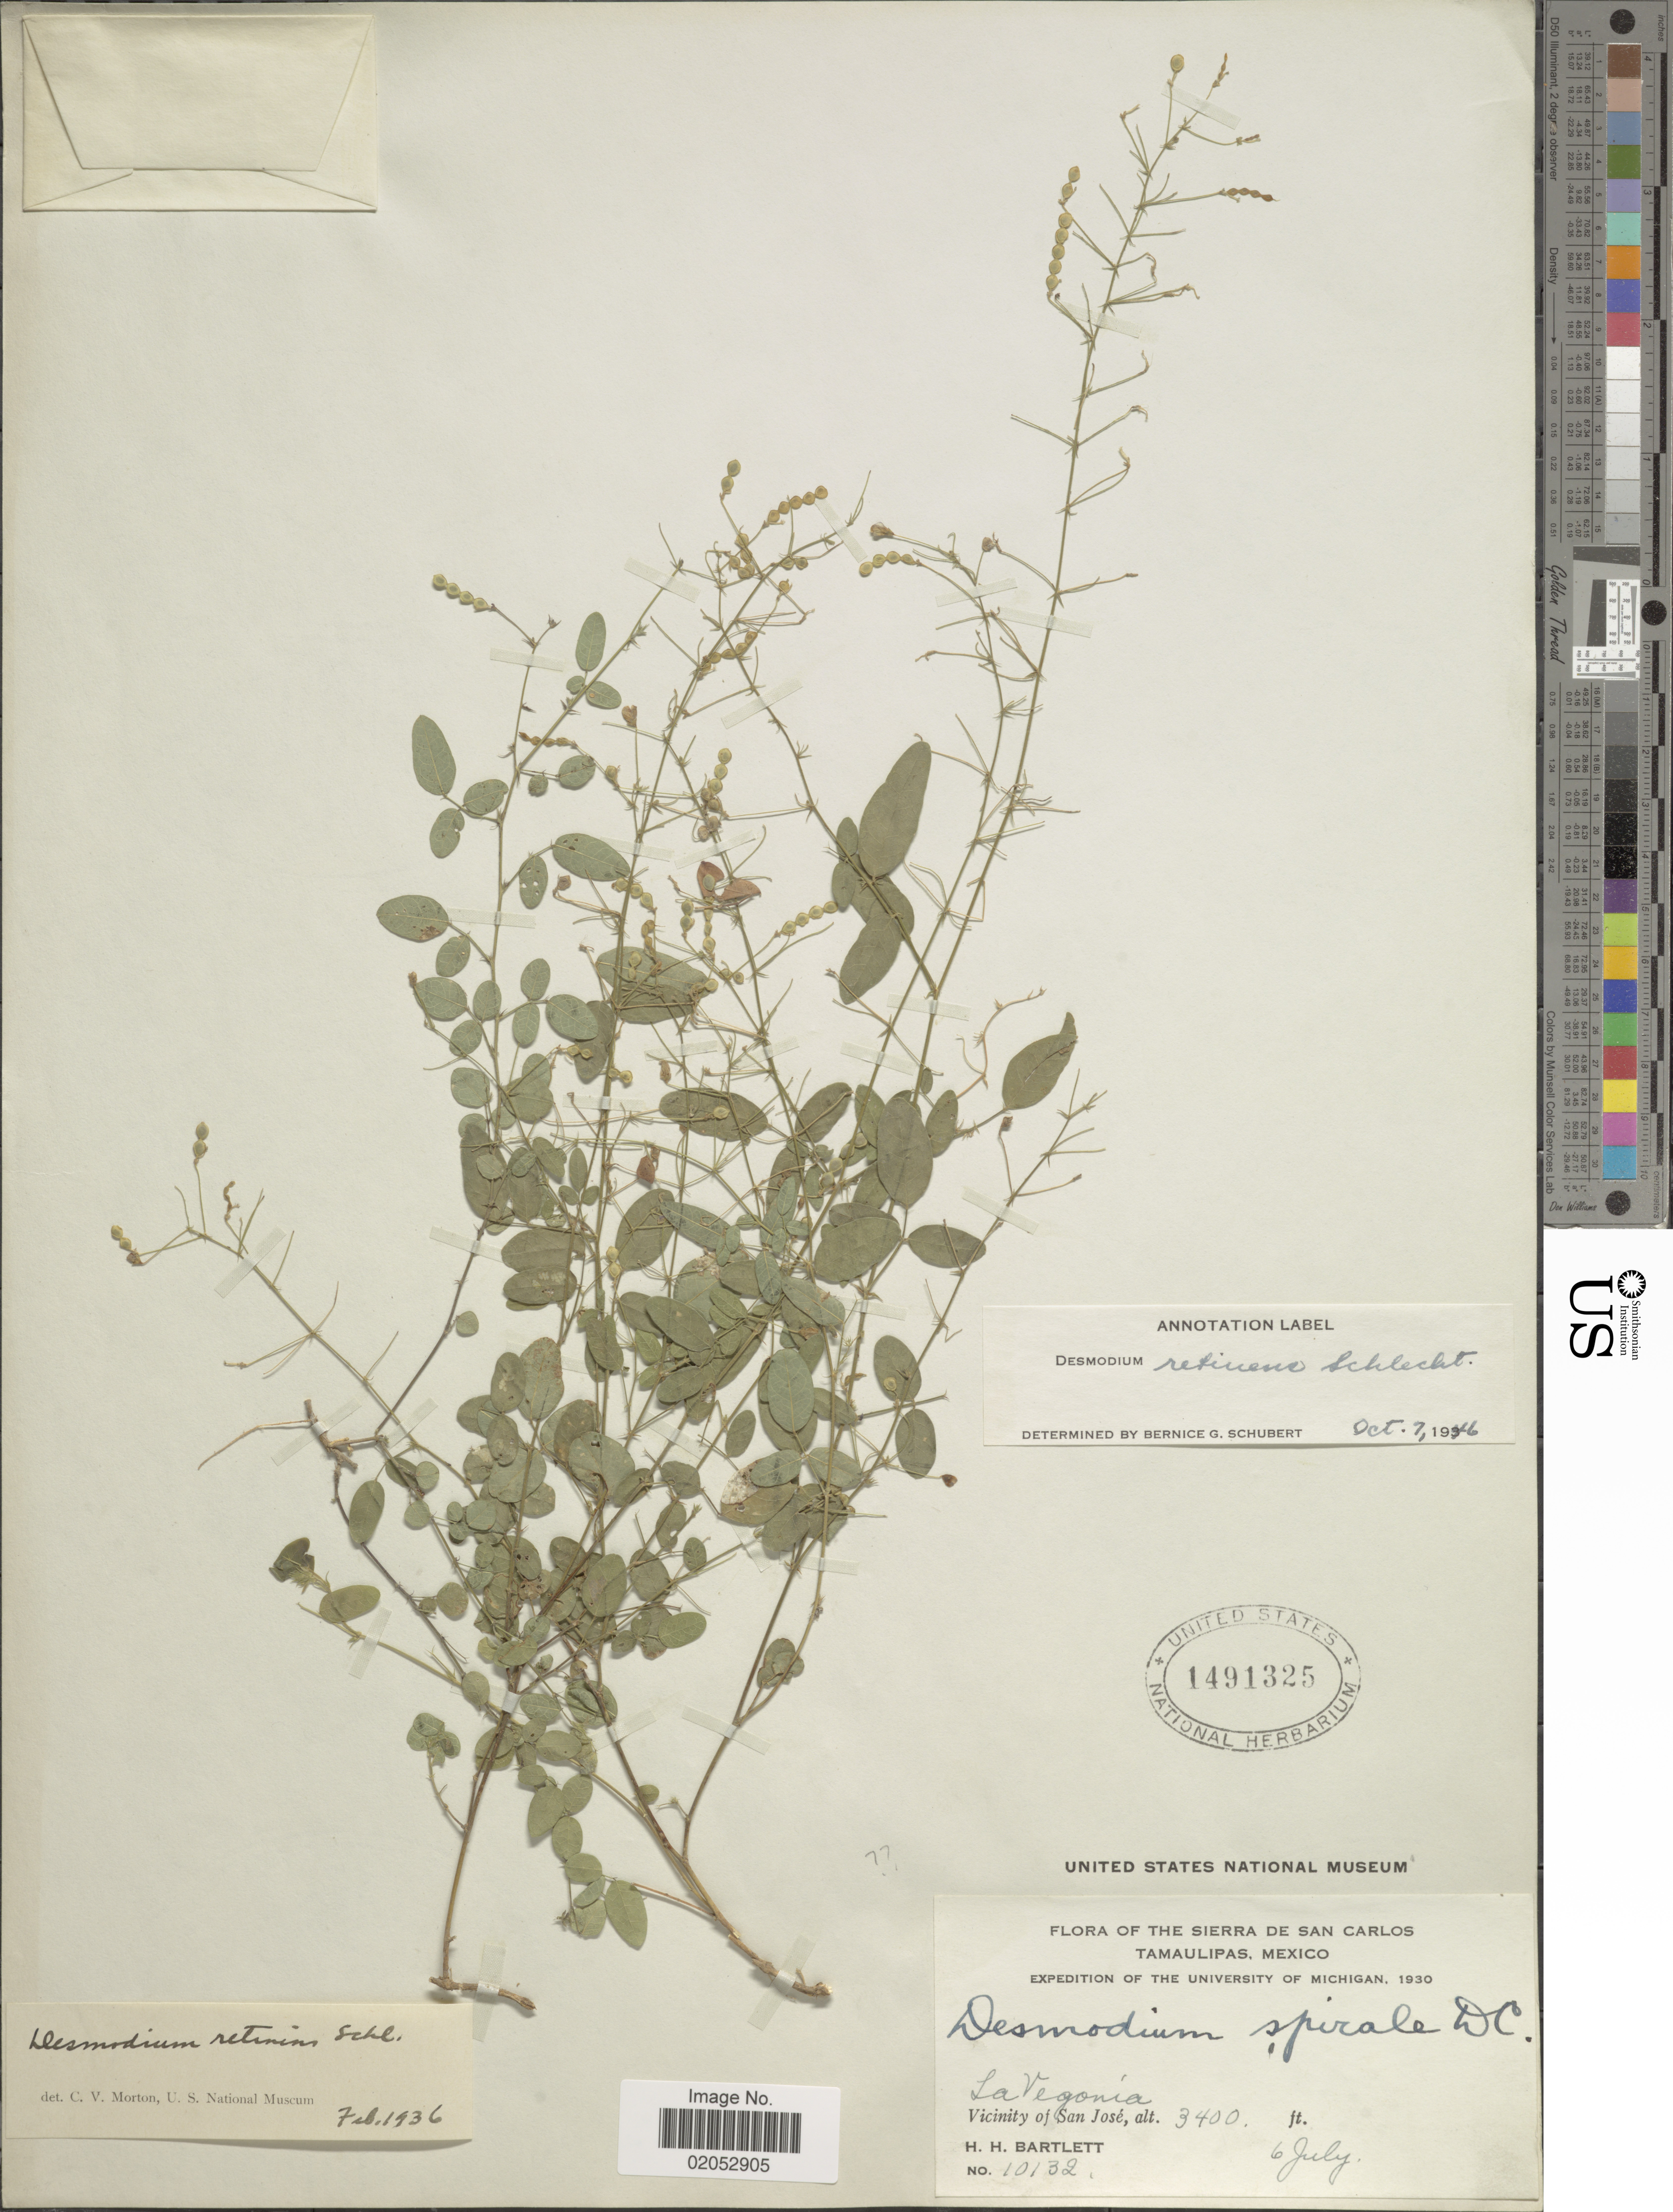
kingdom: Plantae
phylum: Tracheophyta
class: Magnoliopsida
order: Fabales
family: Fabaceae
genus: Desmodium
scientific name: Desmodium retinens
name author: Schltdl.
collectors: H. H. Bartlett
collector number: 10132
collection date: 1930-07-06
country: Mexico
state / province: Tamaulipas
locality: La Vegonia, Vicinity of San Jose, The Sierra de San Carlos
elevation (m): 1036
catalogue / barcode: US 1491325